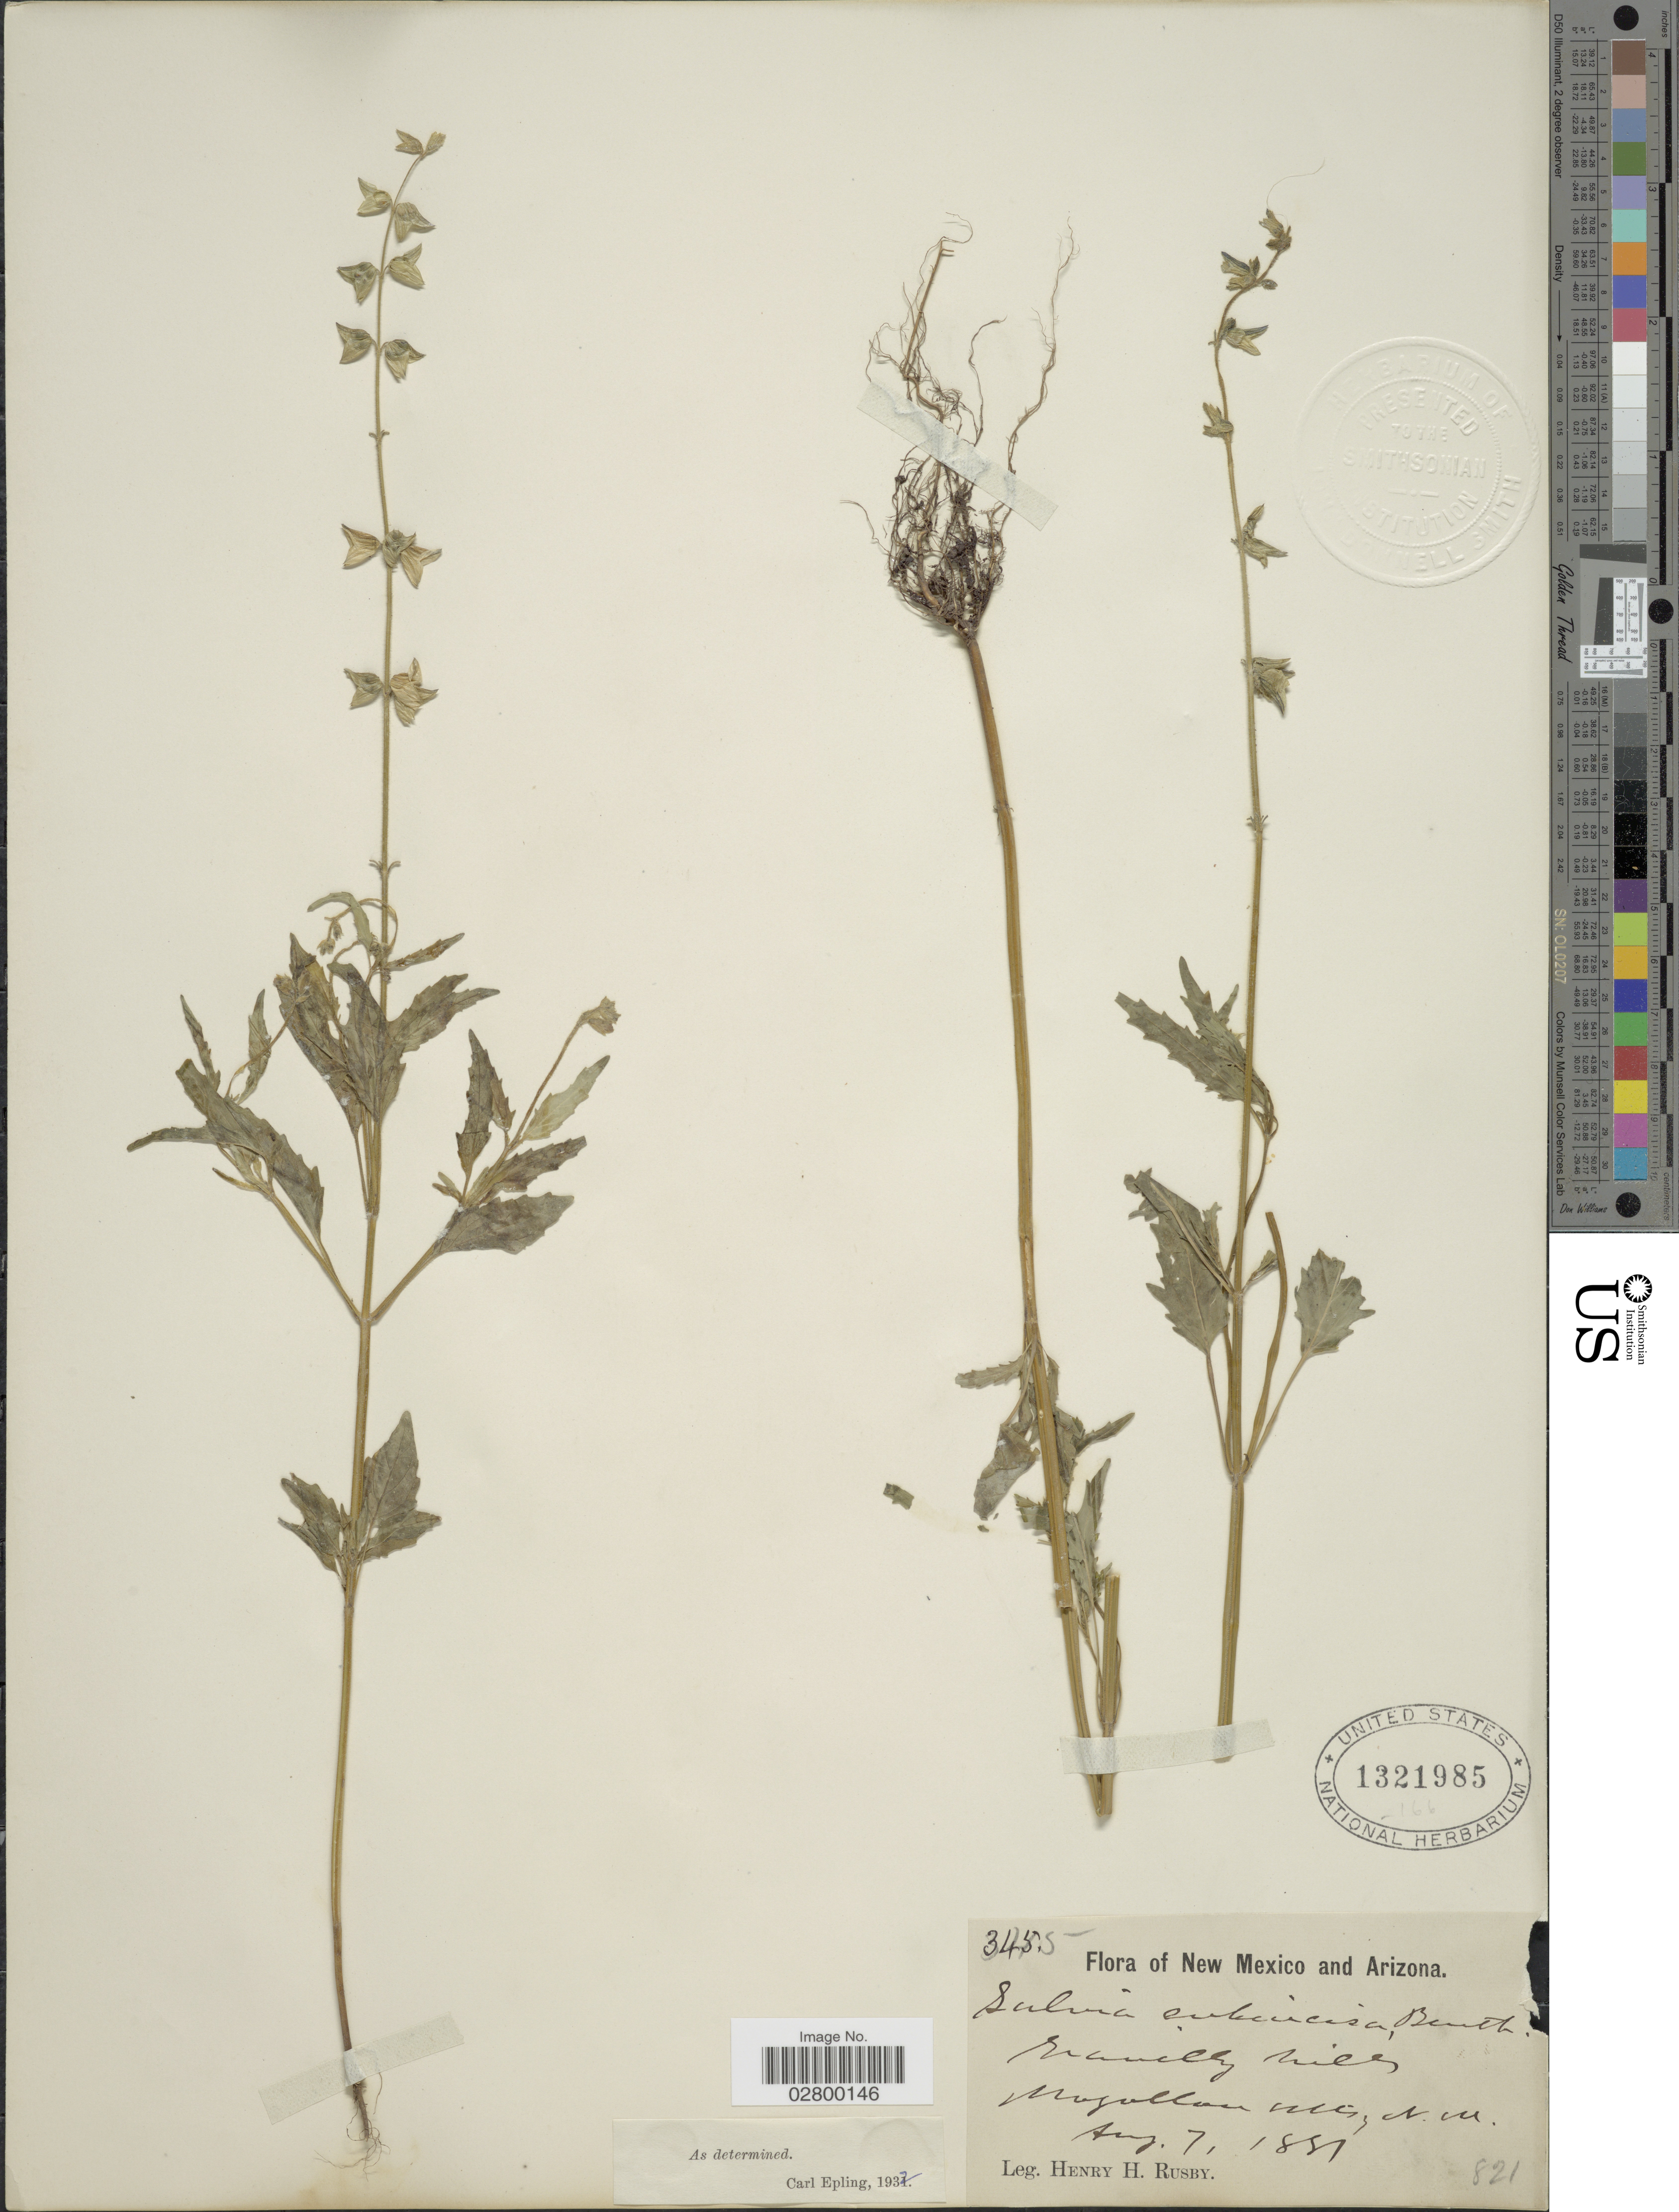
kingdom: Plantae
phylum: Tracheophyta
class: Magnoliopsida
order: Lamiales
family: Lamiaceae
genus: Salvia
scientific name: Salvia subincisa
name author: Benth.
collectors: H. H. Rusby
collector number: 345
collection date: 1881-08-07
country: United States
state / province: New Mexico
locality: Gravelly Hills, Mogollon Mts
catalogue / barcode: US 1321985